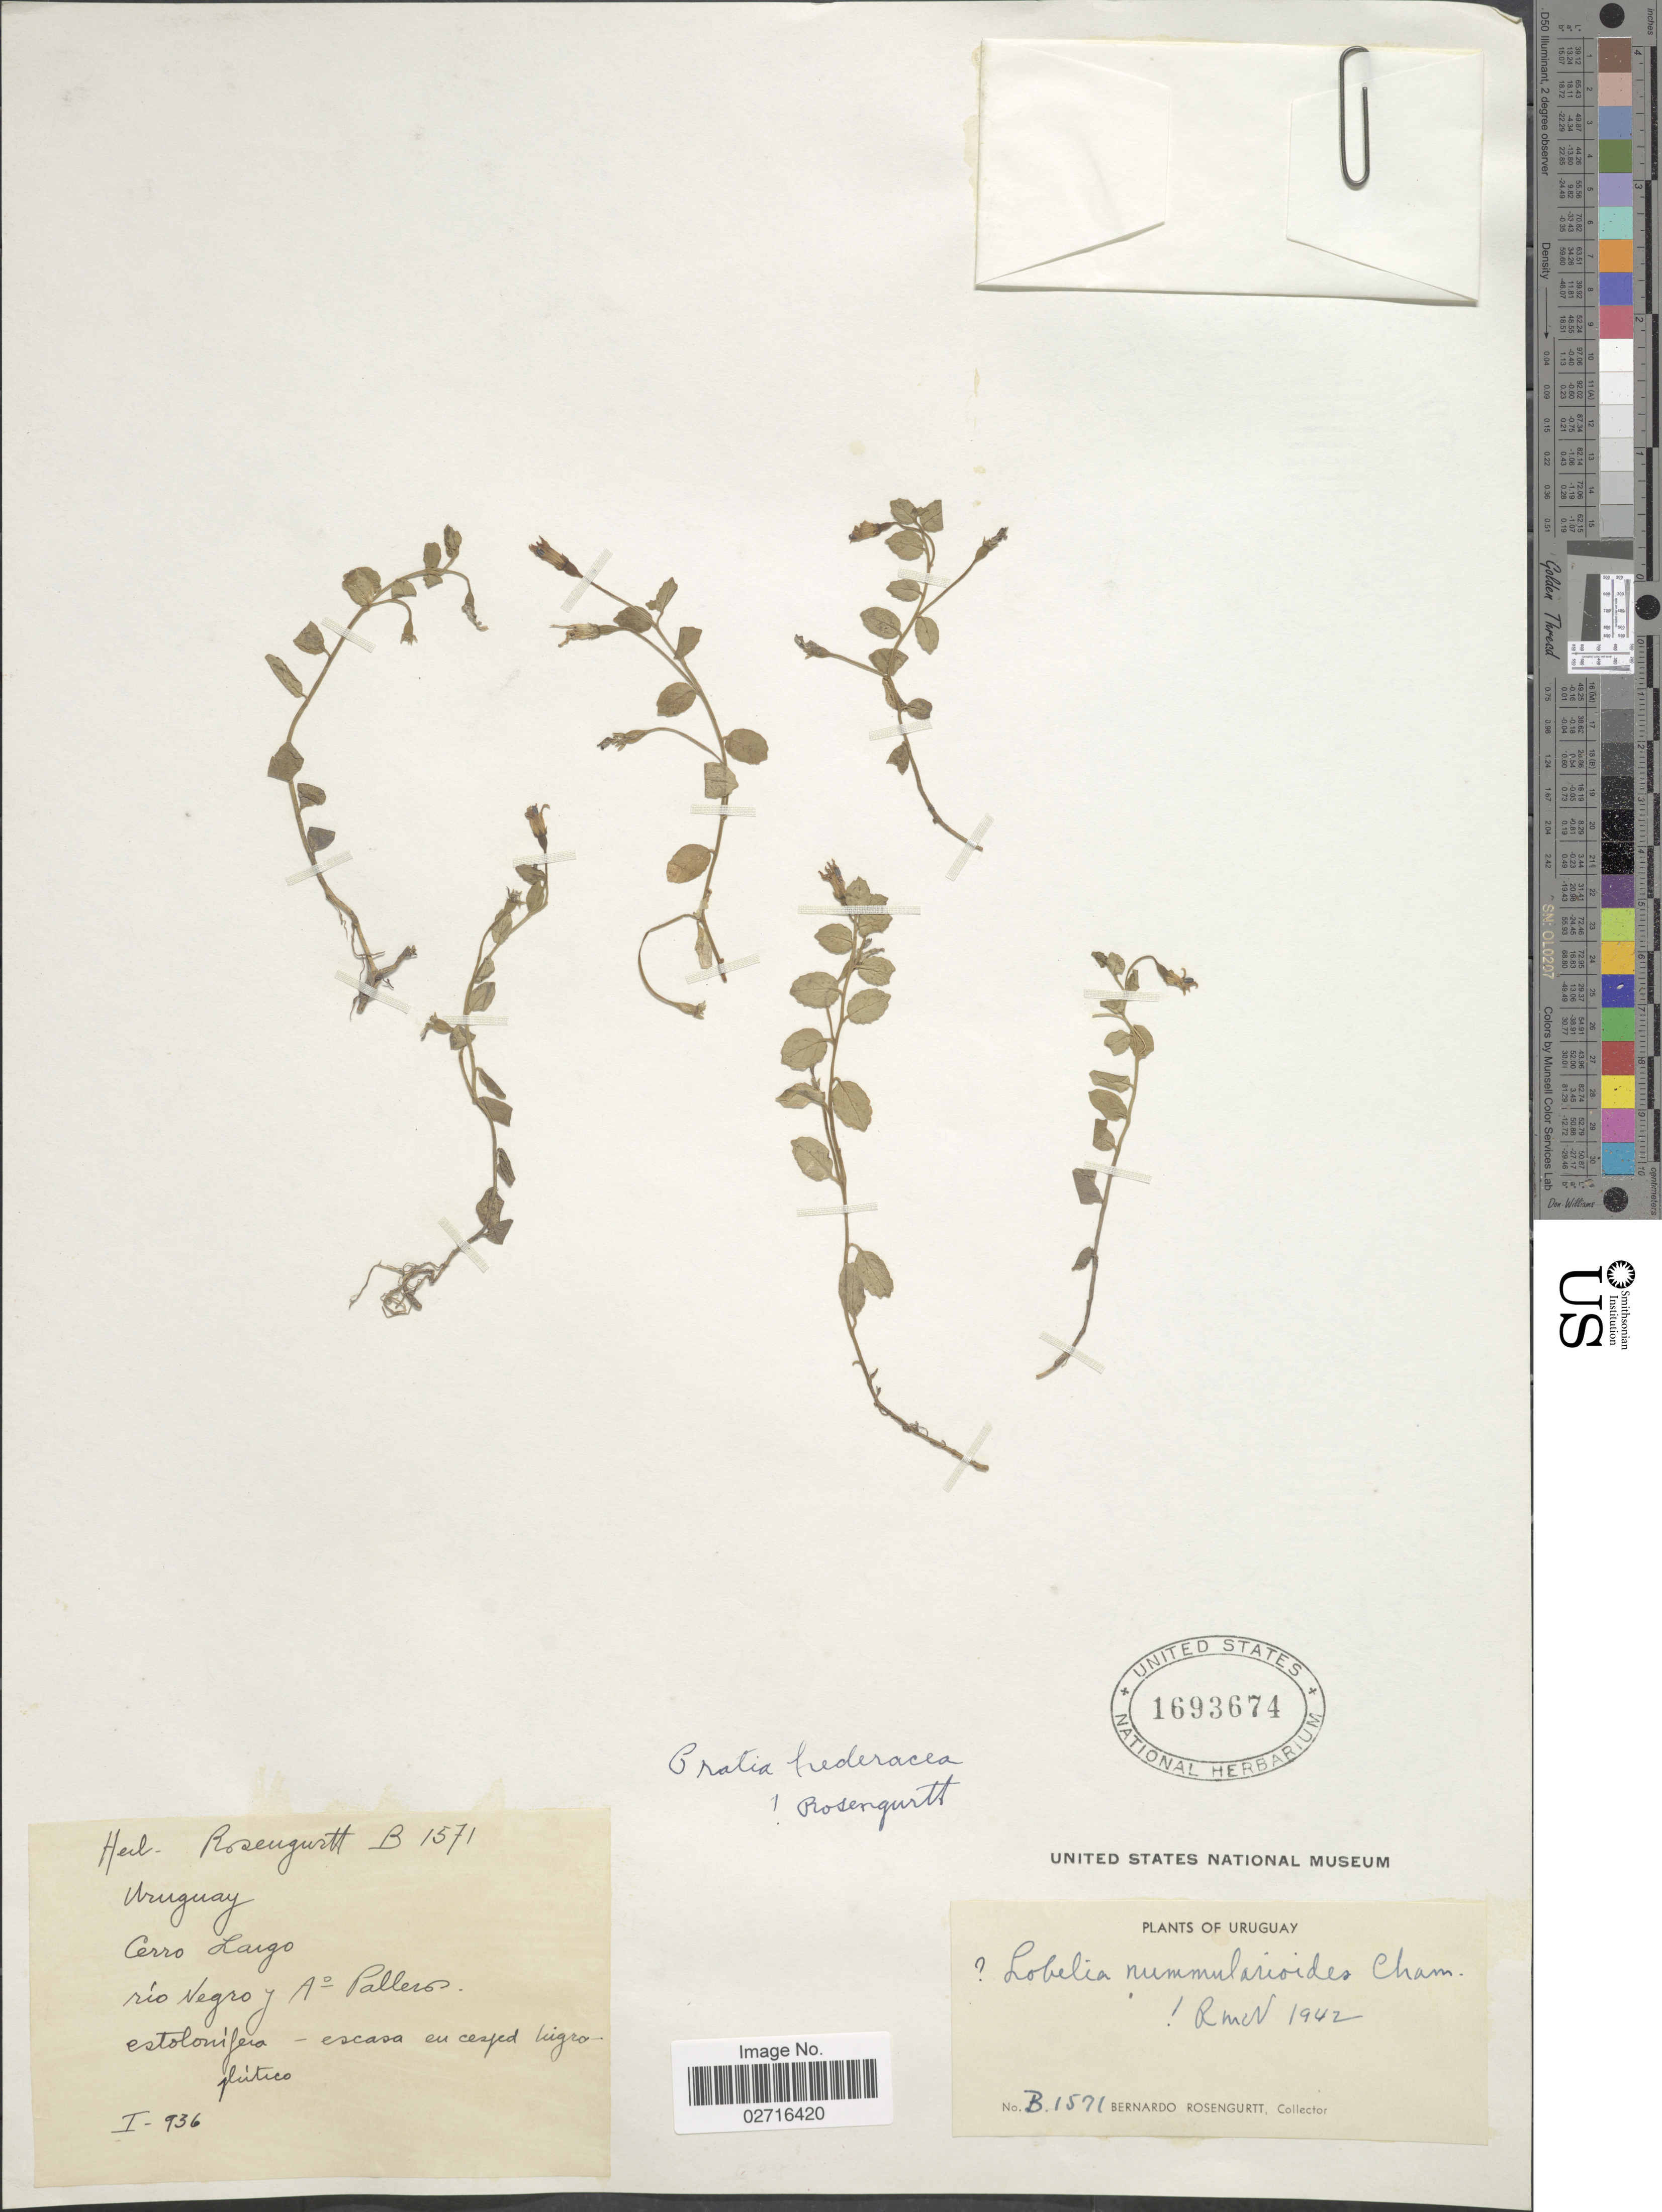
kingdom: Plantae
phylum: Tracheophyta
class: Magnoliopsida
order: Asterales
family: Campanulaceae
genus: Pratia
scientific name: Pratia hederacea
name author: (Cham.) G. Don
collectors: B. Rosengurtt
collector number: B 1571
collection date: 1936-01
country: Uruguay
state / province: Cerro Largo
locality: Río Negro y Ao. Palleros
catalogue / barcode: US 1693674